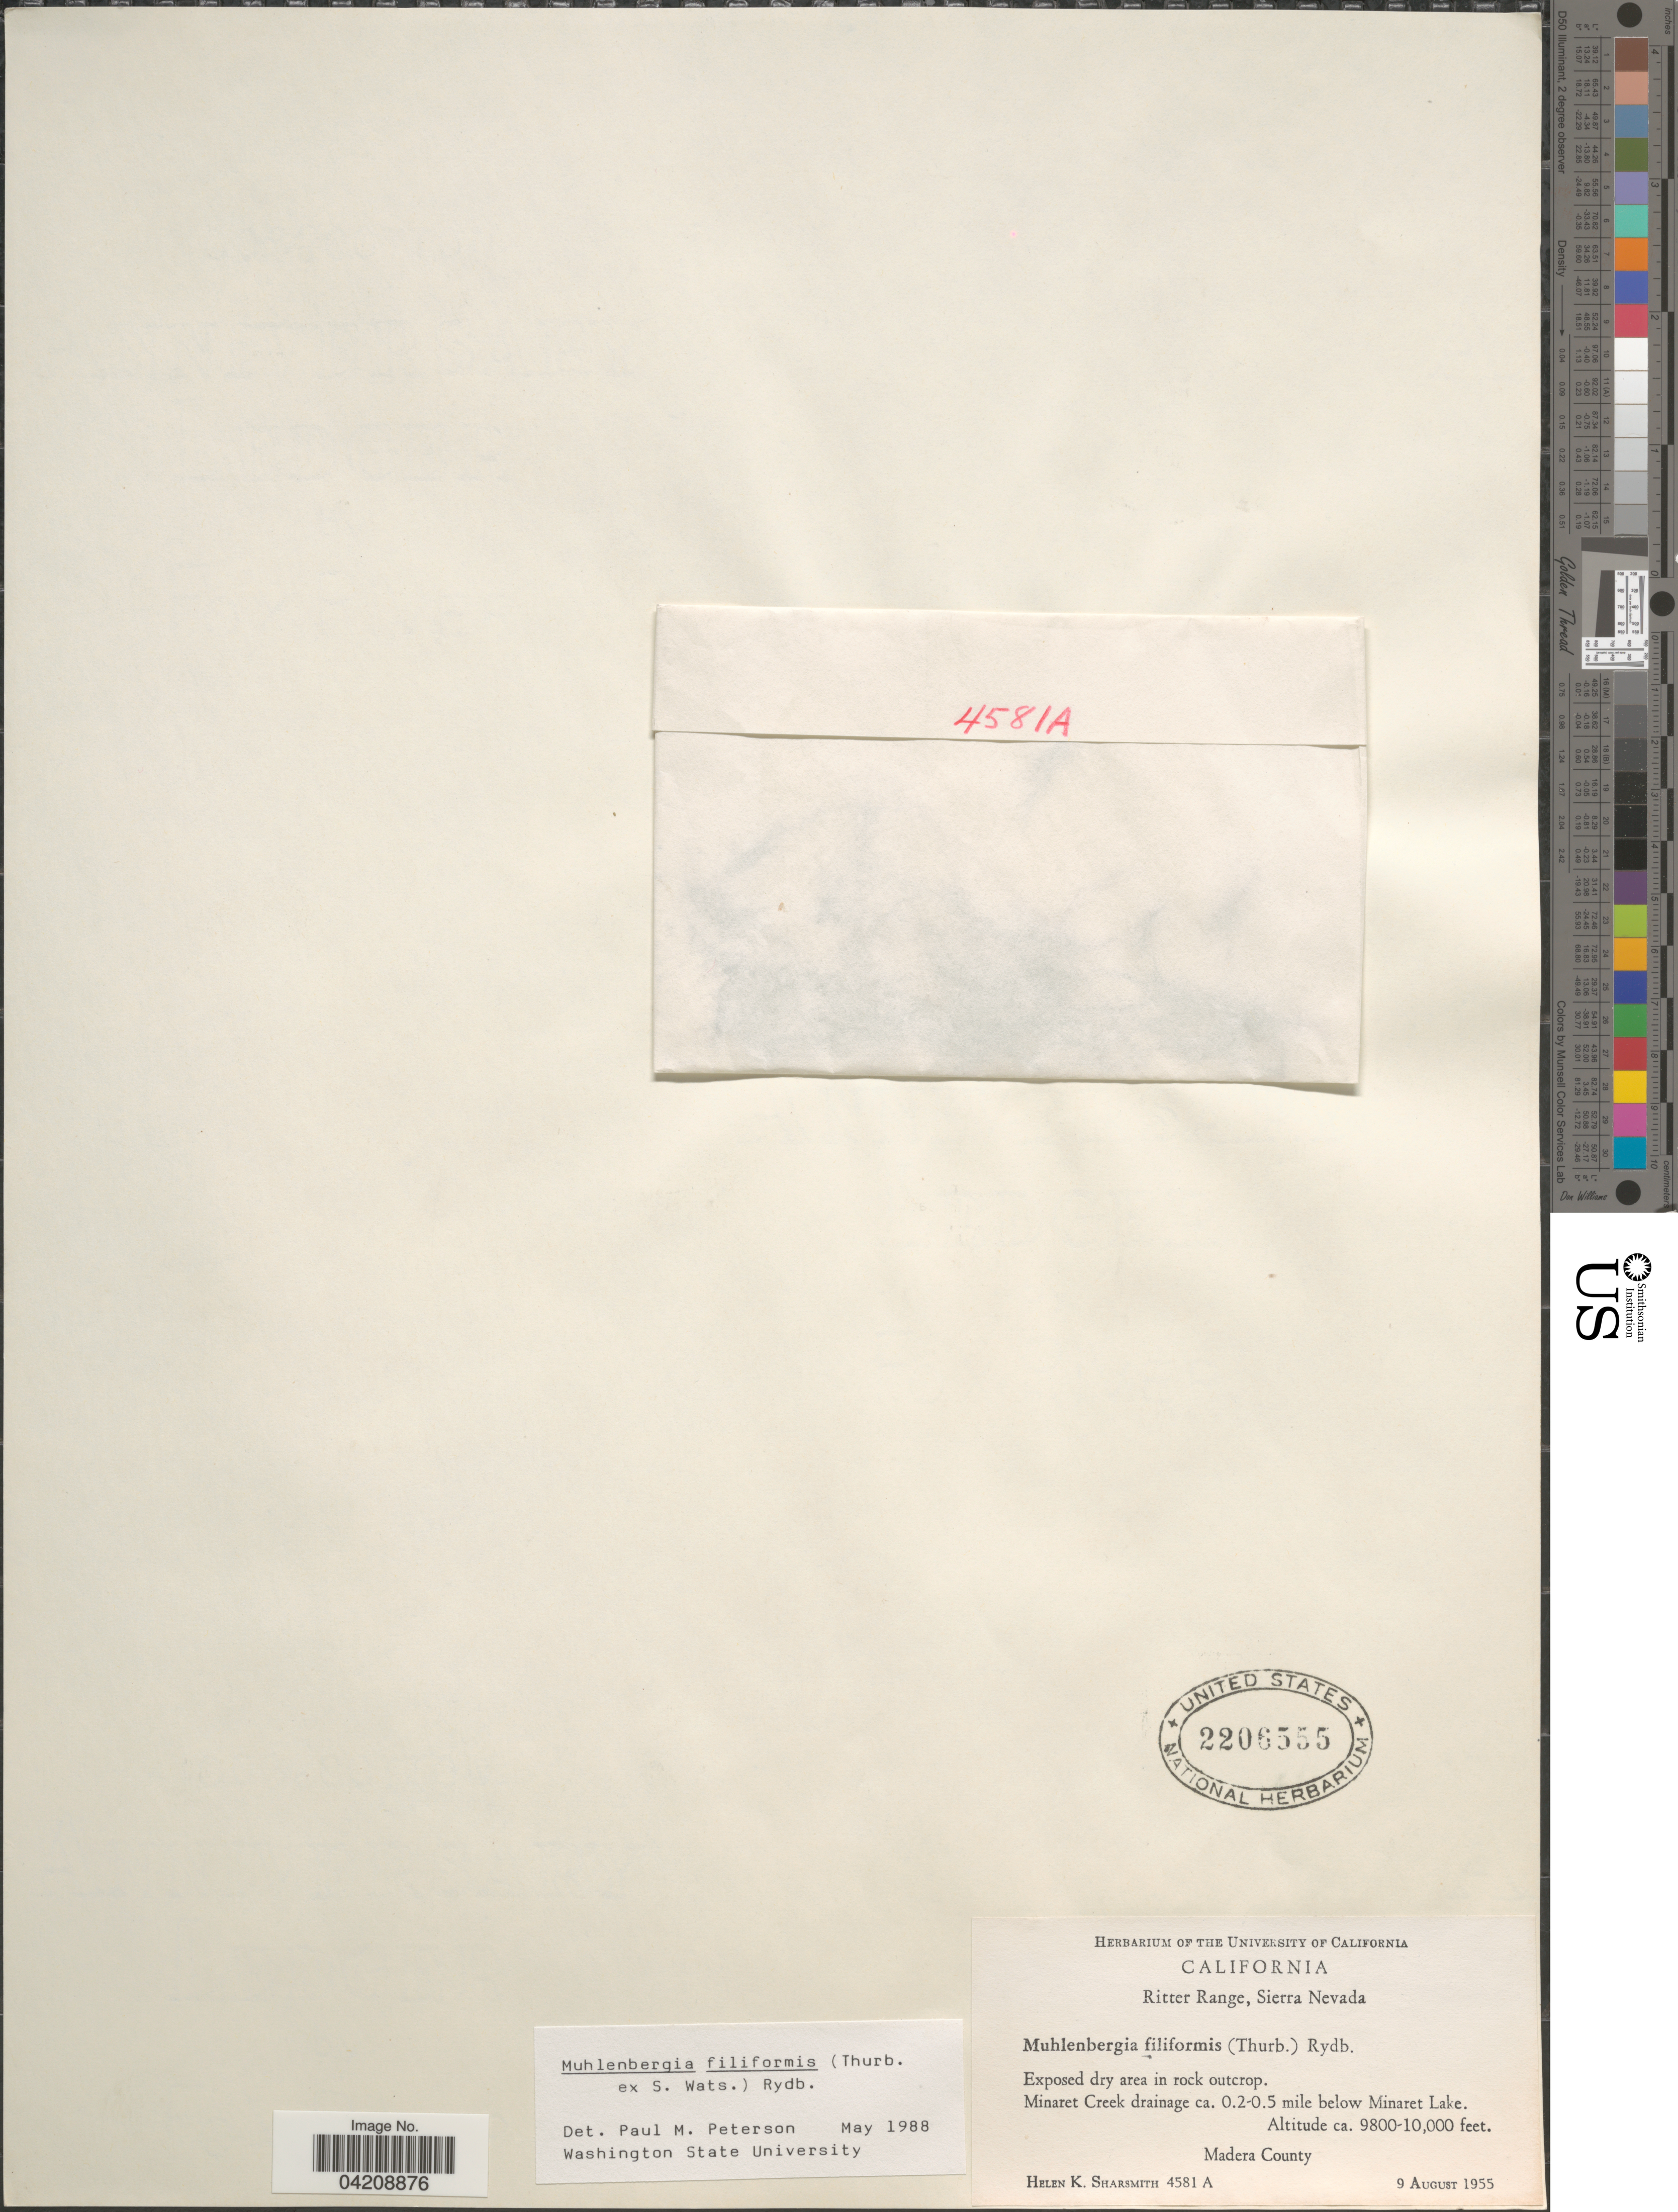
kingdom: Plantae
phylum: Tracheophyta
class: Liliopsida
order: Poales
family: Poaceae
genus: Muhlenbergia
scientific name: Muhlenbergia filiformis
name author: (Thurb. ex S. Watson) Rydb.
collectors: H. Sharsmith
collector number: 4581 A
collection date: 1955-08-09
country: United States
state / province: California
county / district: Madera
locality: Ritter Range, Sierra Nevada. Minaret Creek drainage ca. 0.2-0.5 mile below Minaret Lake. Madera County.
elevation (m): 2987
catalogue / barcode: US 2206555